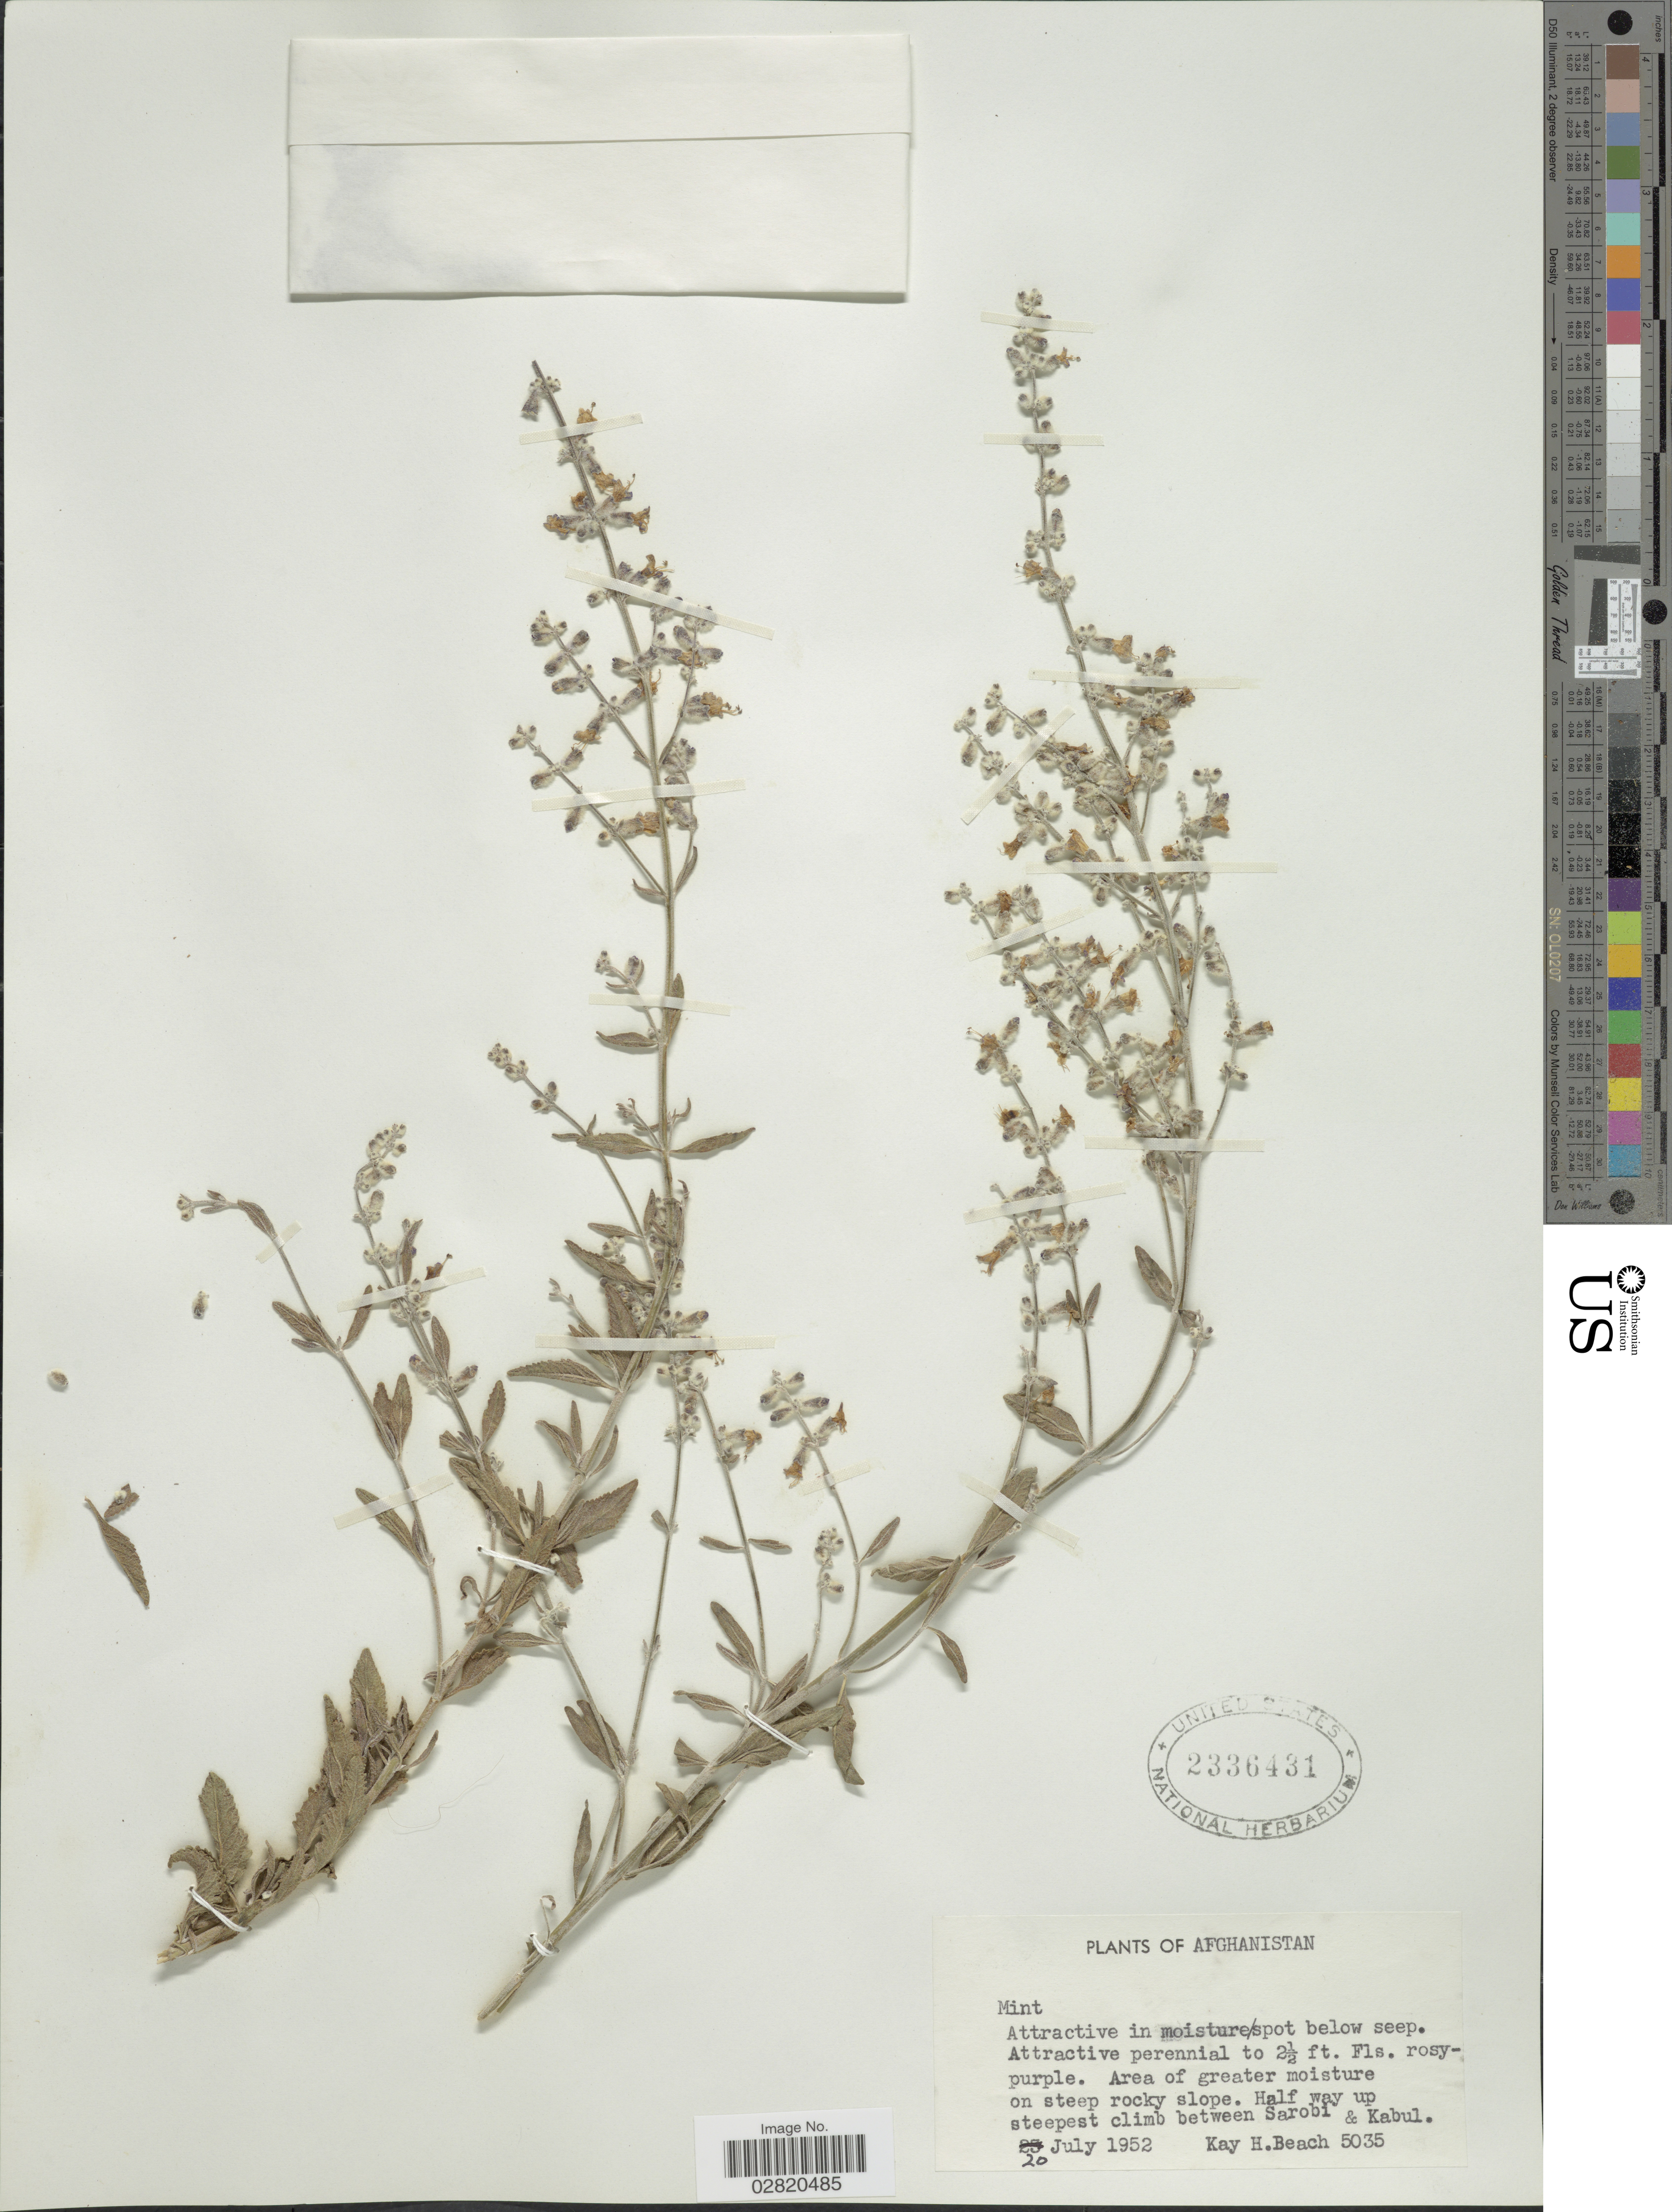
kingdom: Plantae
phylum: Tracheophyta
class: Magnoliopsida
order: Lamiales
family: Lamiaceae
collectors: K. H. Beach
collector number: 5035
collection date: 1952-07-20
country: Afghanistan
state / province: Kabul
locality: Area of greater moisture on steep rocky slope. Half way up steepest climb between Sarobi & Kabul.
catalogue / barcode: US 2336431